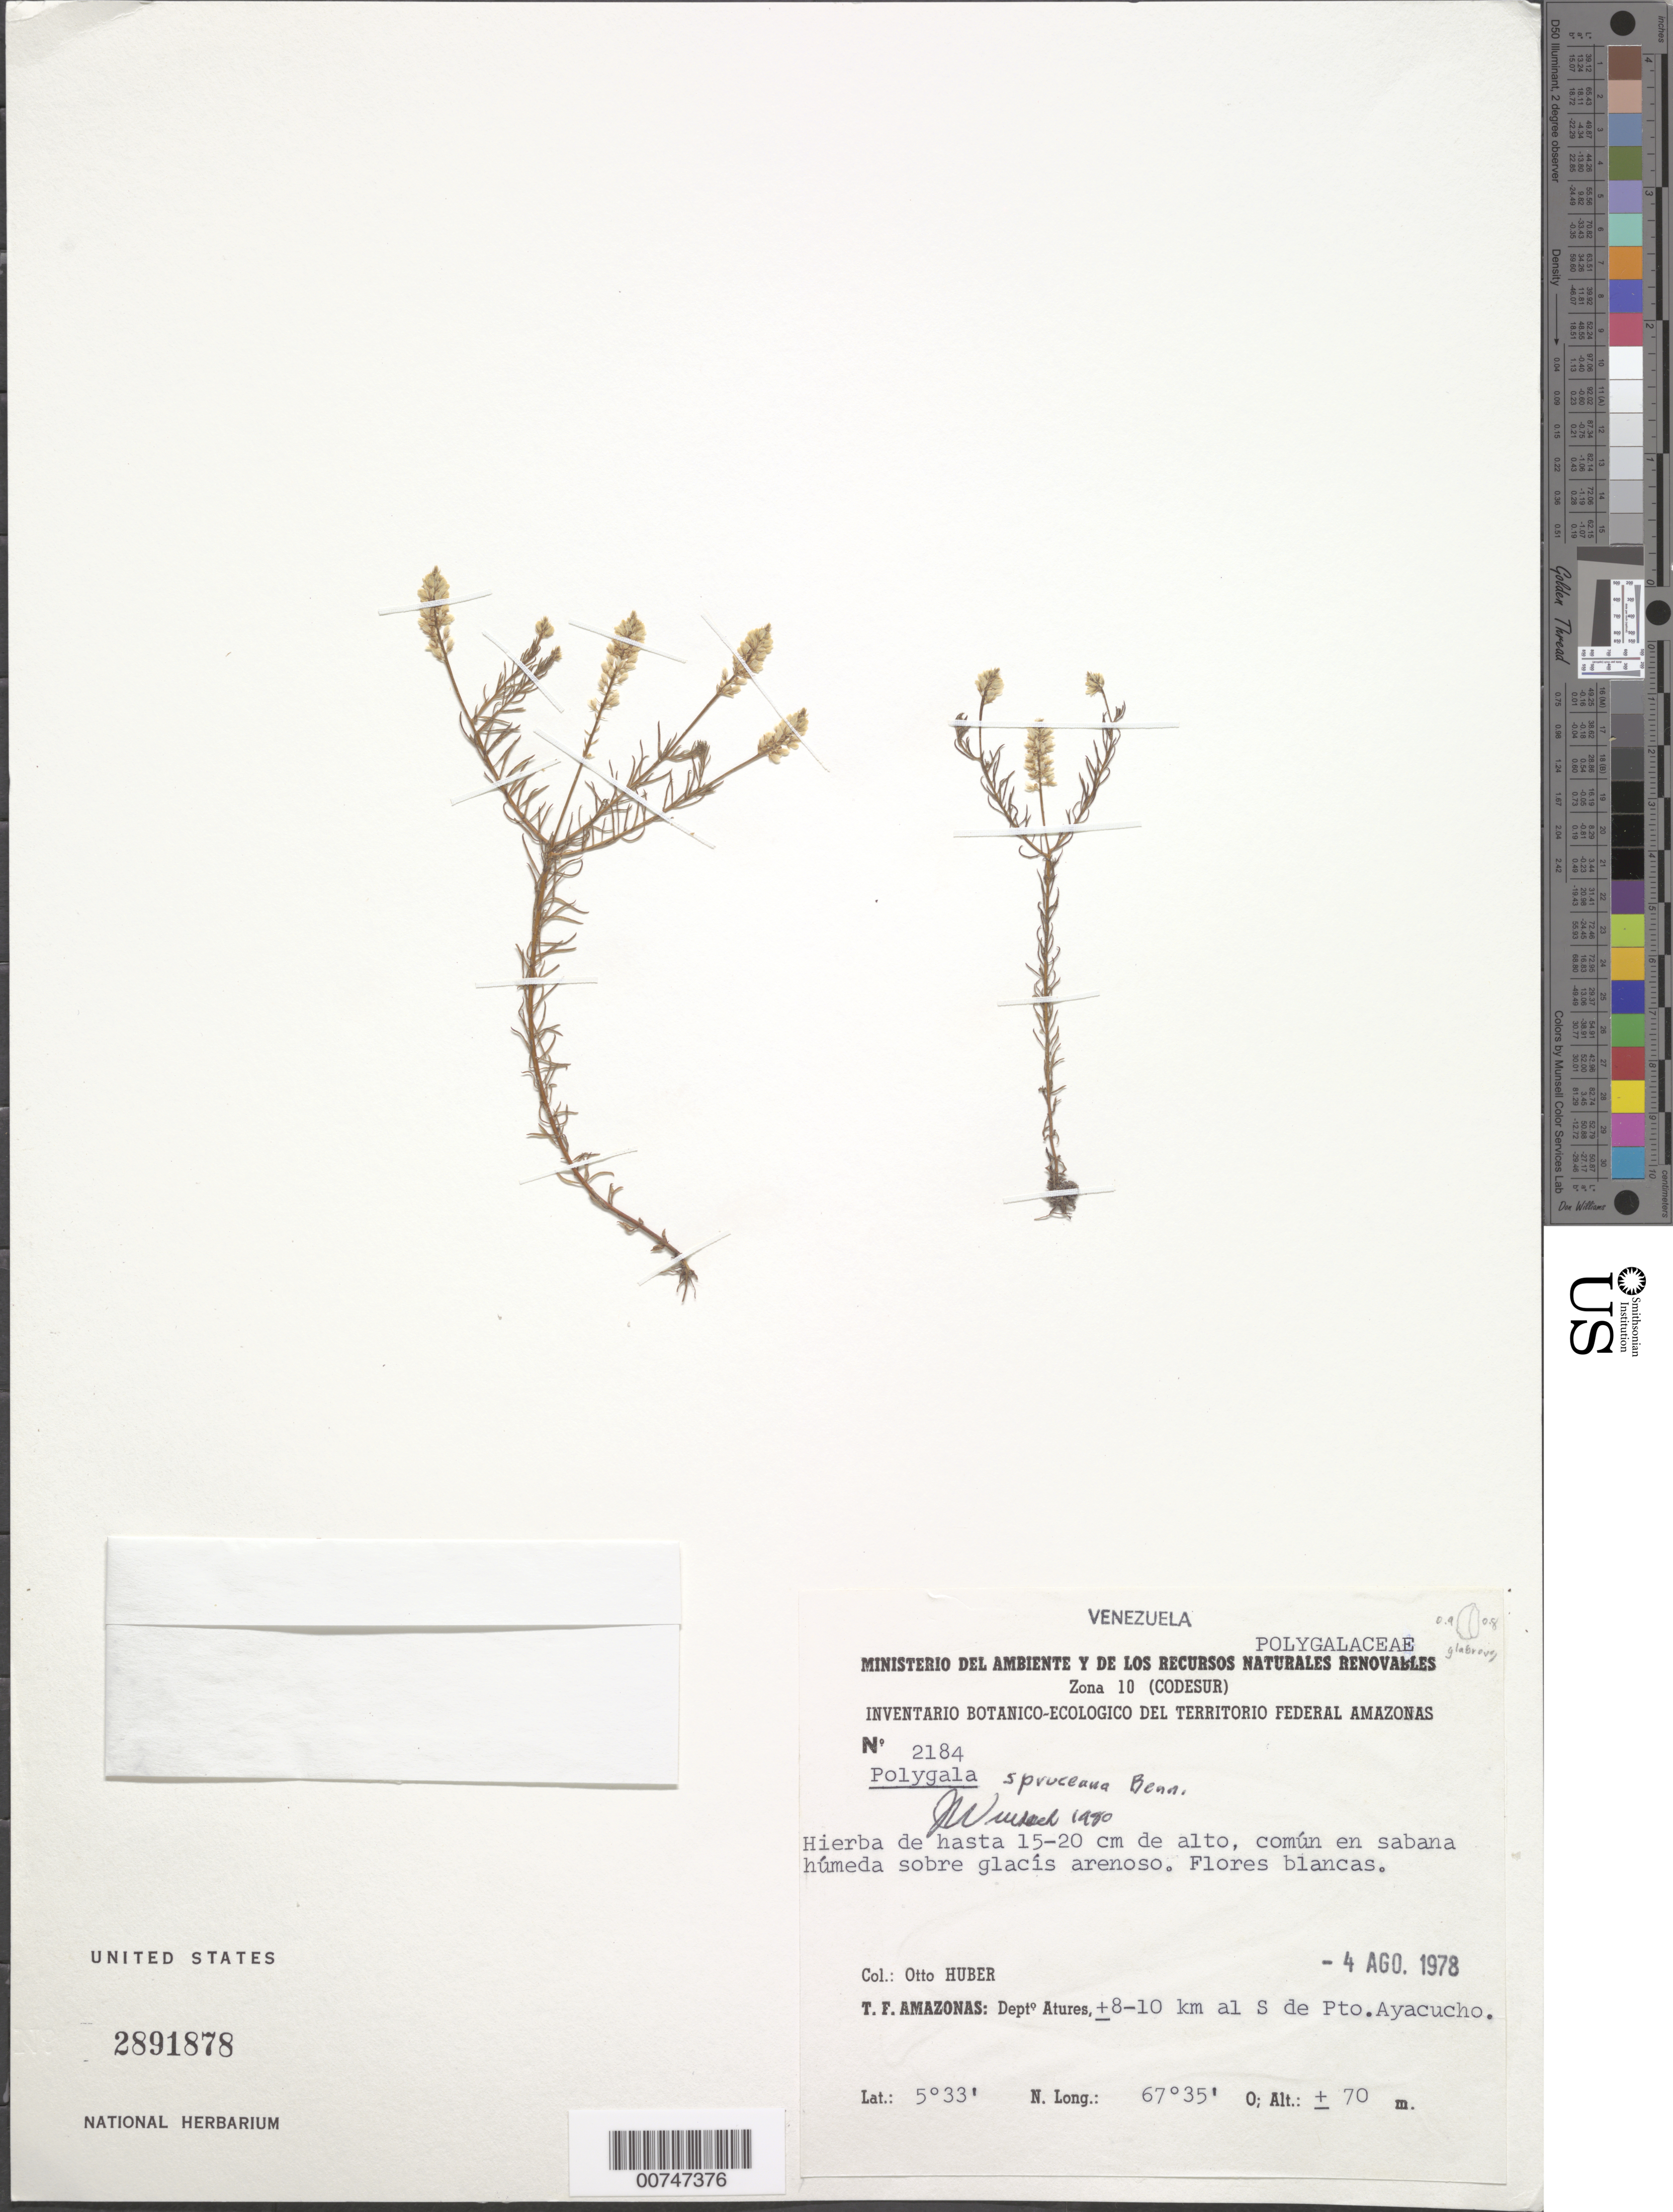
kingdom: Plantae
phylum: Tracheophyta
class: Magnoliopsida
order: Fabales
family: Polygalaceae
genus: Polygala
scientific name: Polygala spruceana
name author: A.W. Benn.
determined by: Wurdack, John J., (US), US (UNITED STATES)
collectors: O. Huber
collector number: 2184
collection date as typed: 4-Aug-78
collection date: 1978-08-04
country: Venezuela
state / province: Amazonas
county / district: Atures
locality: Puerto Ayacucho, 8-10 km S de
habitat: Sabana húmeda sobre glacis arenoso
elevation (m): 70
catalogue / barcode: US 2891878